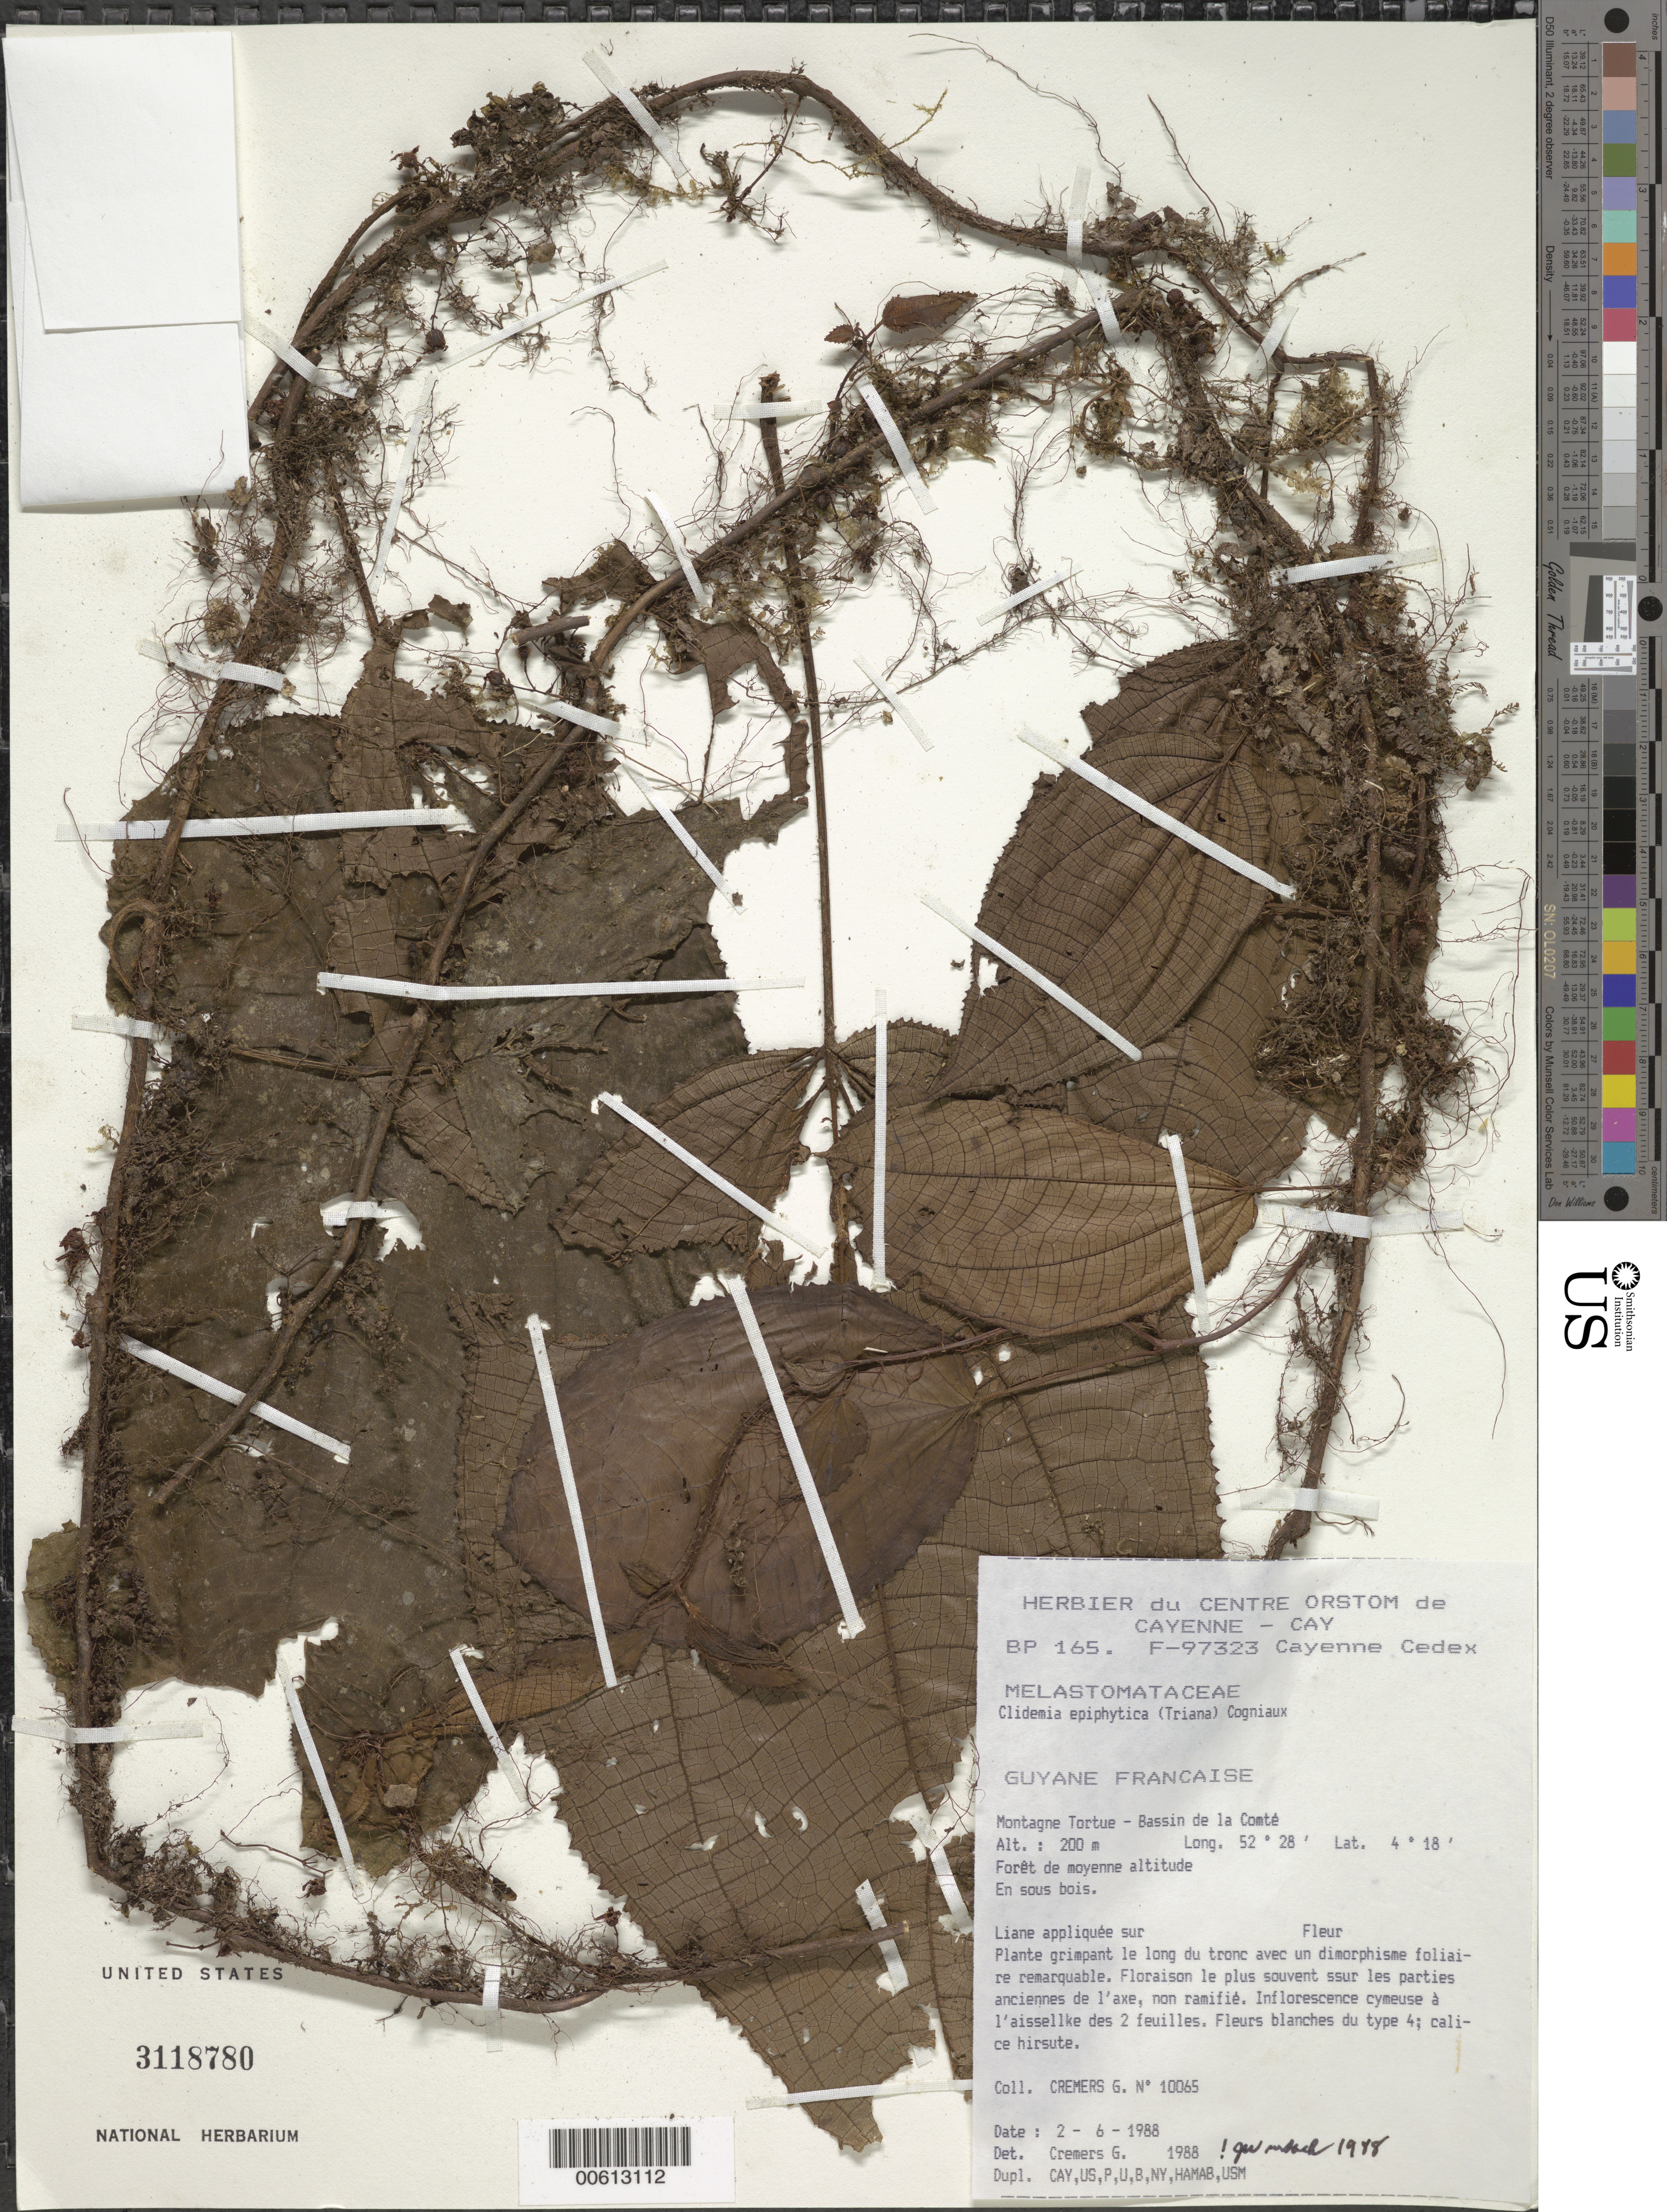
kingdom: Plantae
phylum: Tracheophyta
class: Magnoliopsida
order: Myrtales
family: Melastomataceae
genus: Clidemia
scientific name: Clidemia epiphytica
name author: (Triana) Cogn.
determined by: Wurdack, John J., (US), US (UNITED STATES)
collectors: G. Cremers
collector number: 10065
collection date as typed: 2-Jun-88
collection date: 1988-06-02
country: French Guiana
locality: Montagne Tortue, Bassin de la Comte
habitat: Foret de moyenne altitude, en sous bois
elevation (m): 200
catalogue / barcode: US 3118780